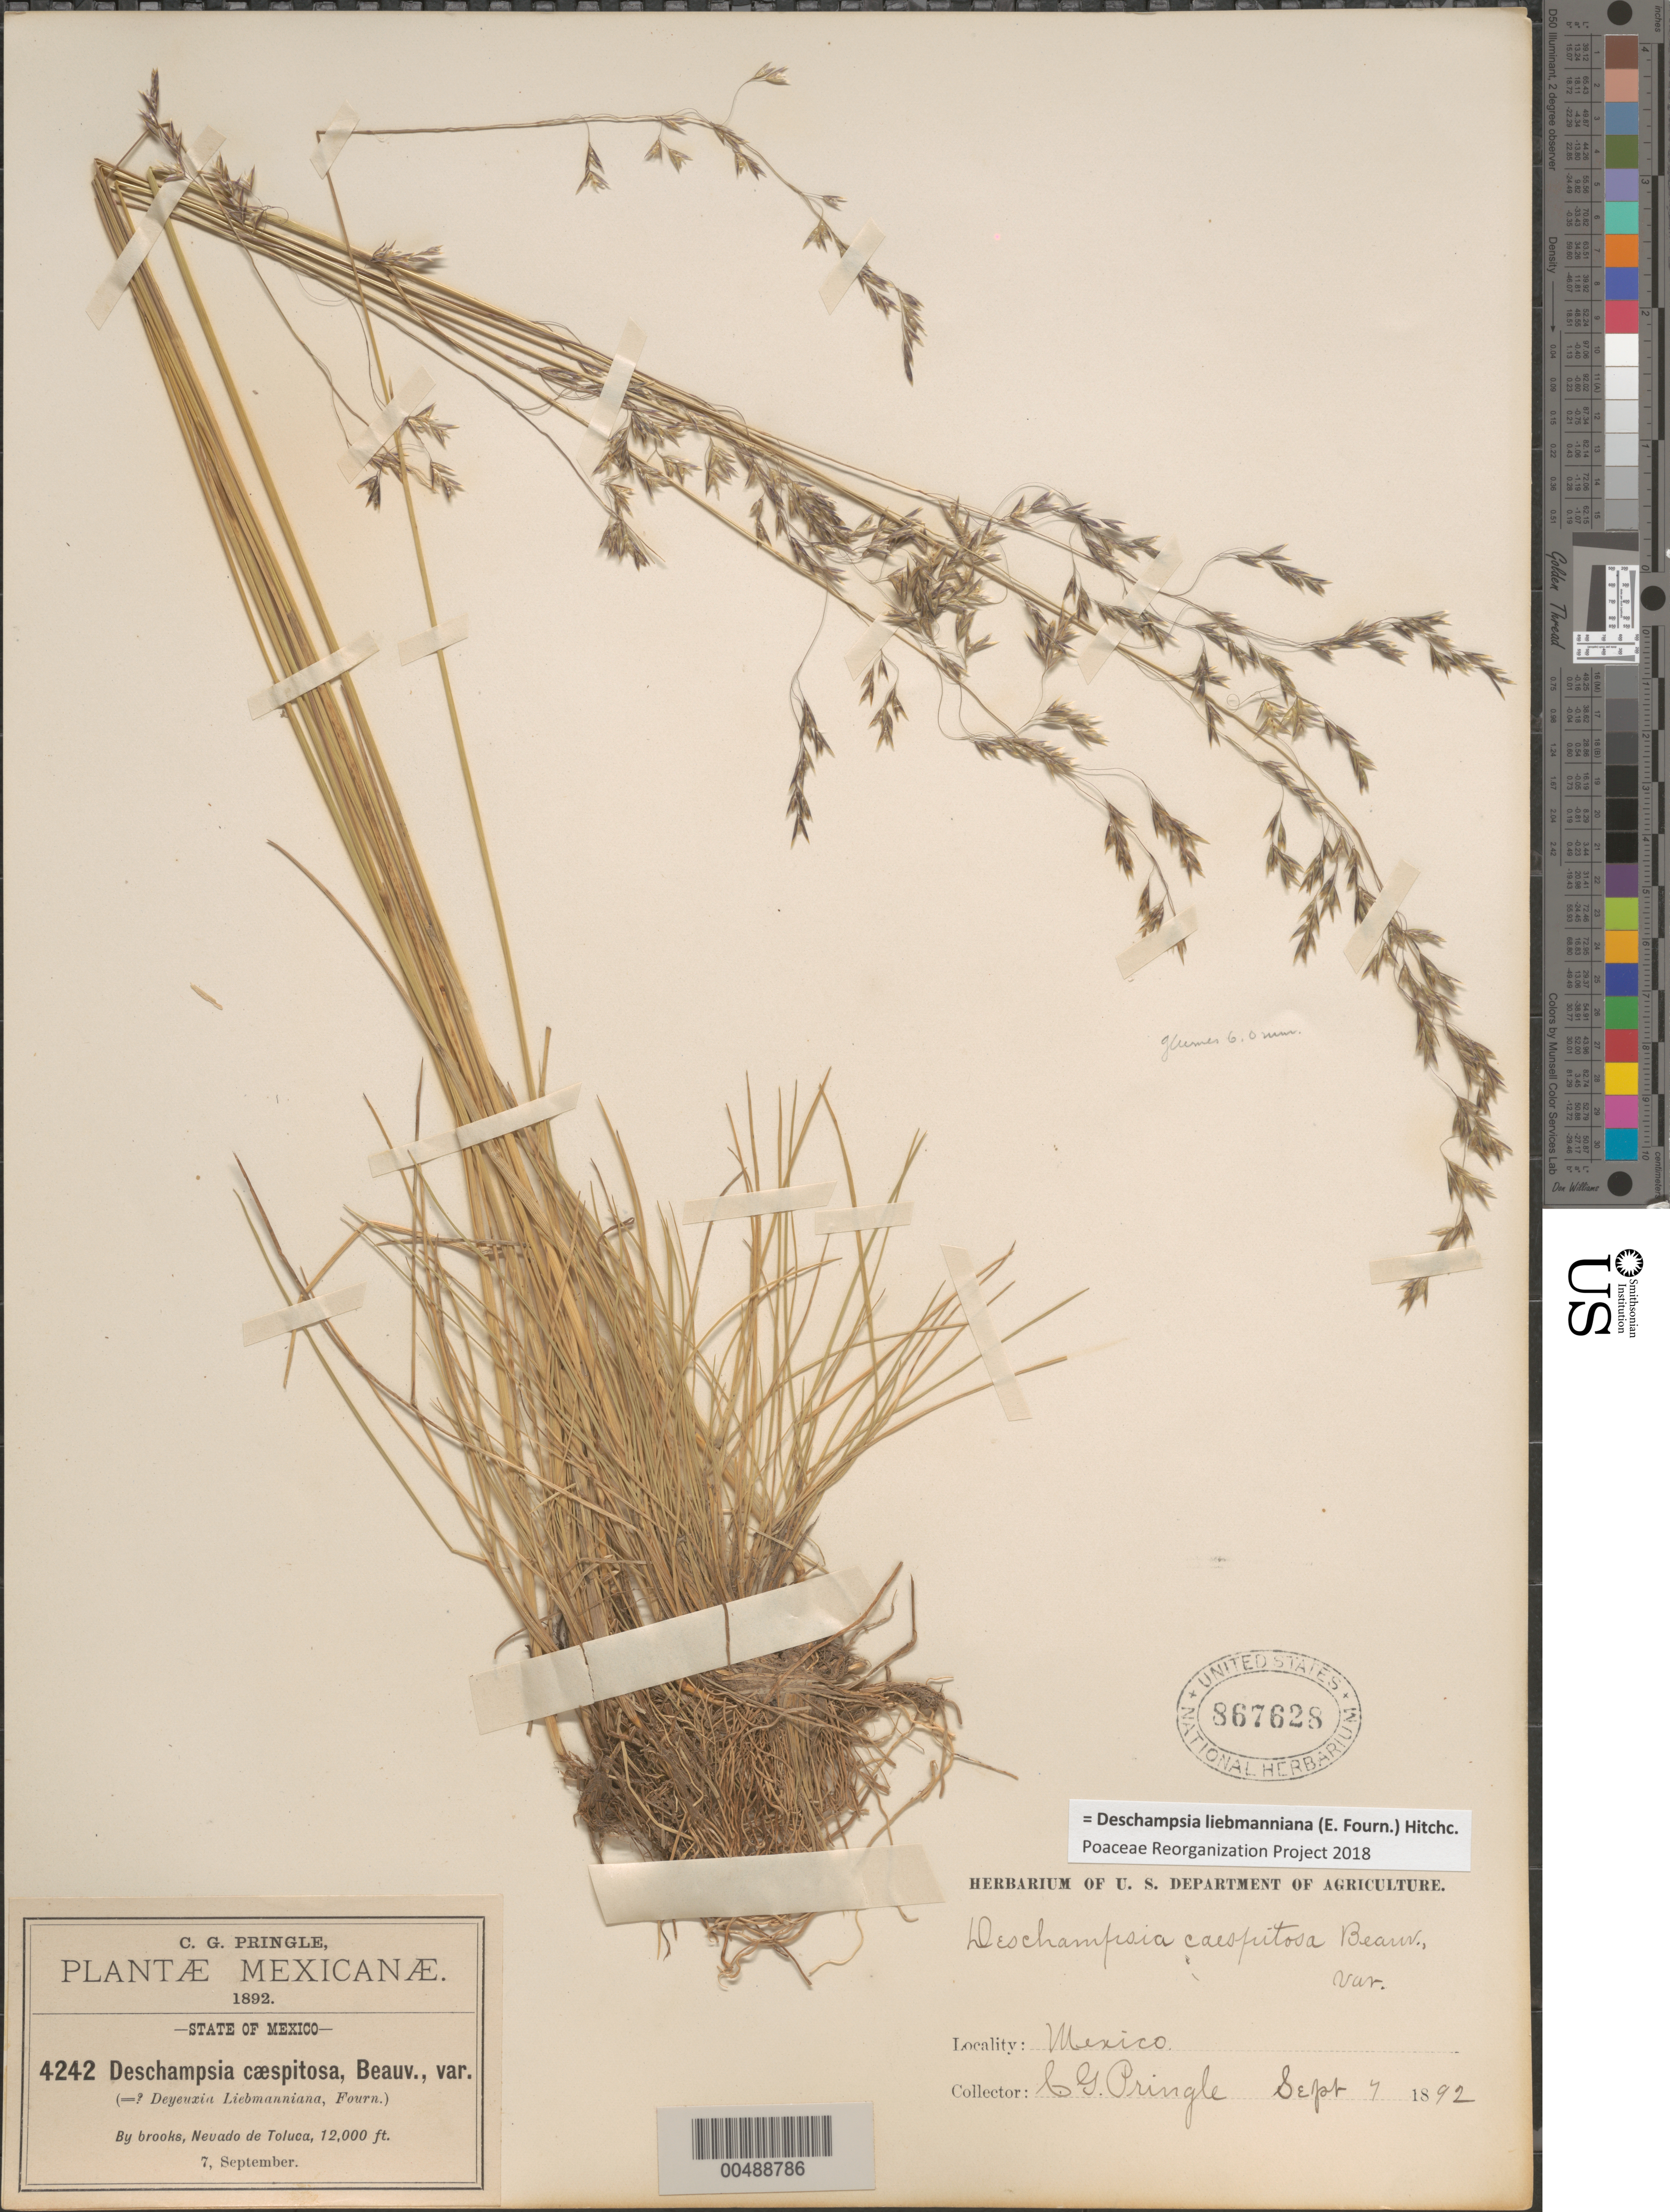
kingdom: Plantae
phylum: Tracheophyta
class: Liliopsida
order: Poales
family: Poaceae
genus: Deschampsia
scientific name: Deschampsia liebmanniana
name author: (E. Fourn.) Hitchc.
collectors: C. G. Pringle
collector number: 4242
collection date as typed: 7 Sep 1892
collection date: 1892-09-07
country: Mexico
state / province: México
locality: Nevado de Toluca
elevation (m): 3658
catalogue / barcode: US 867628